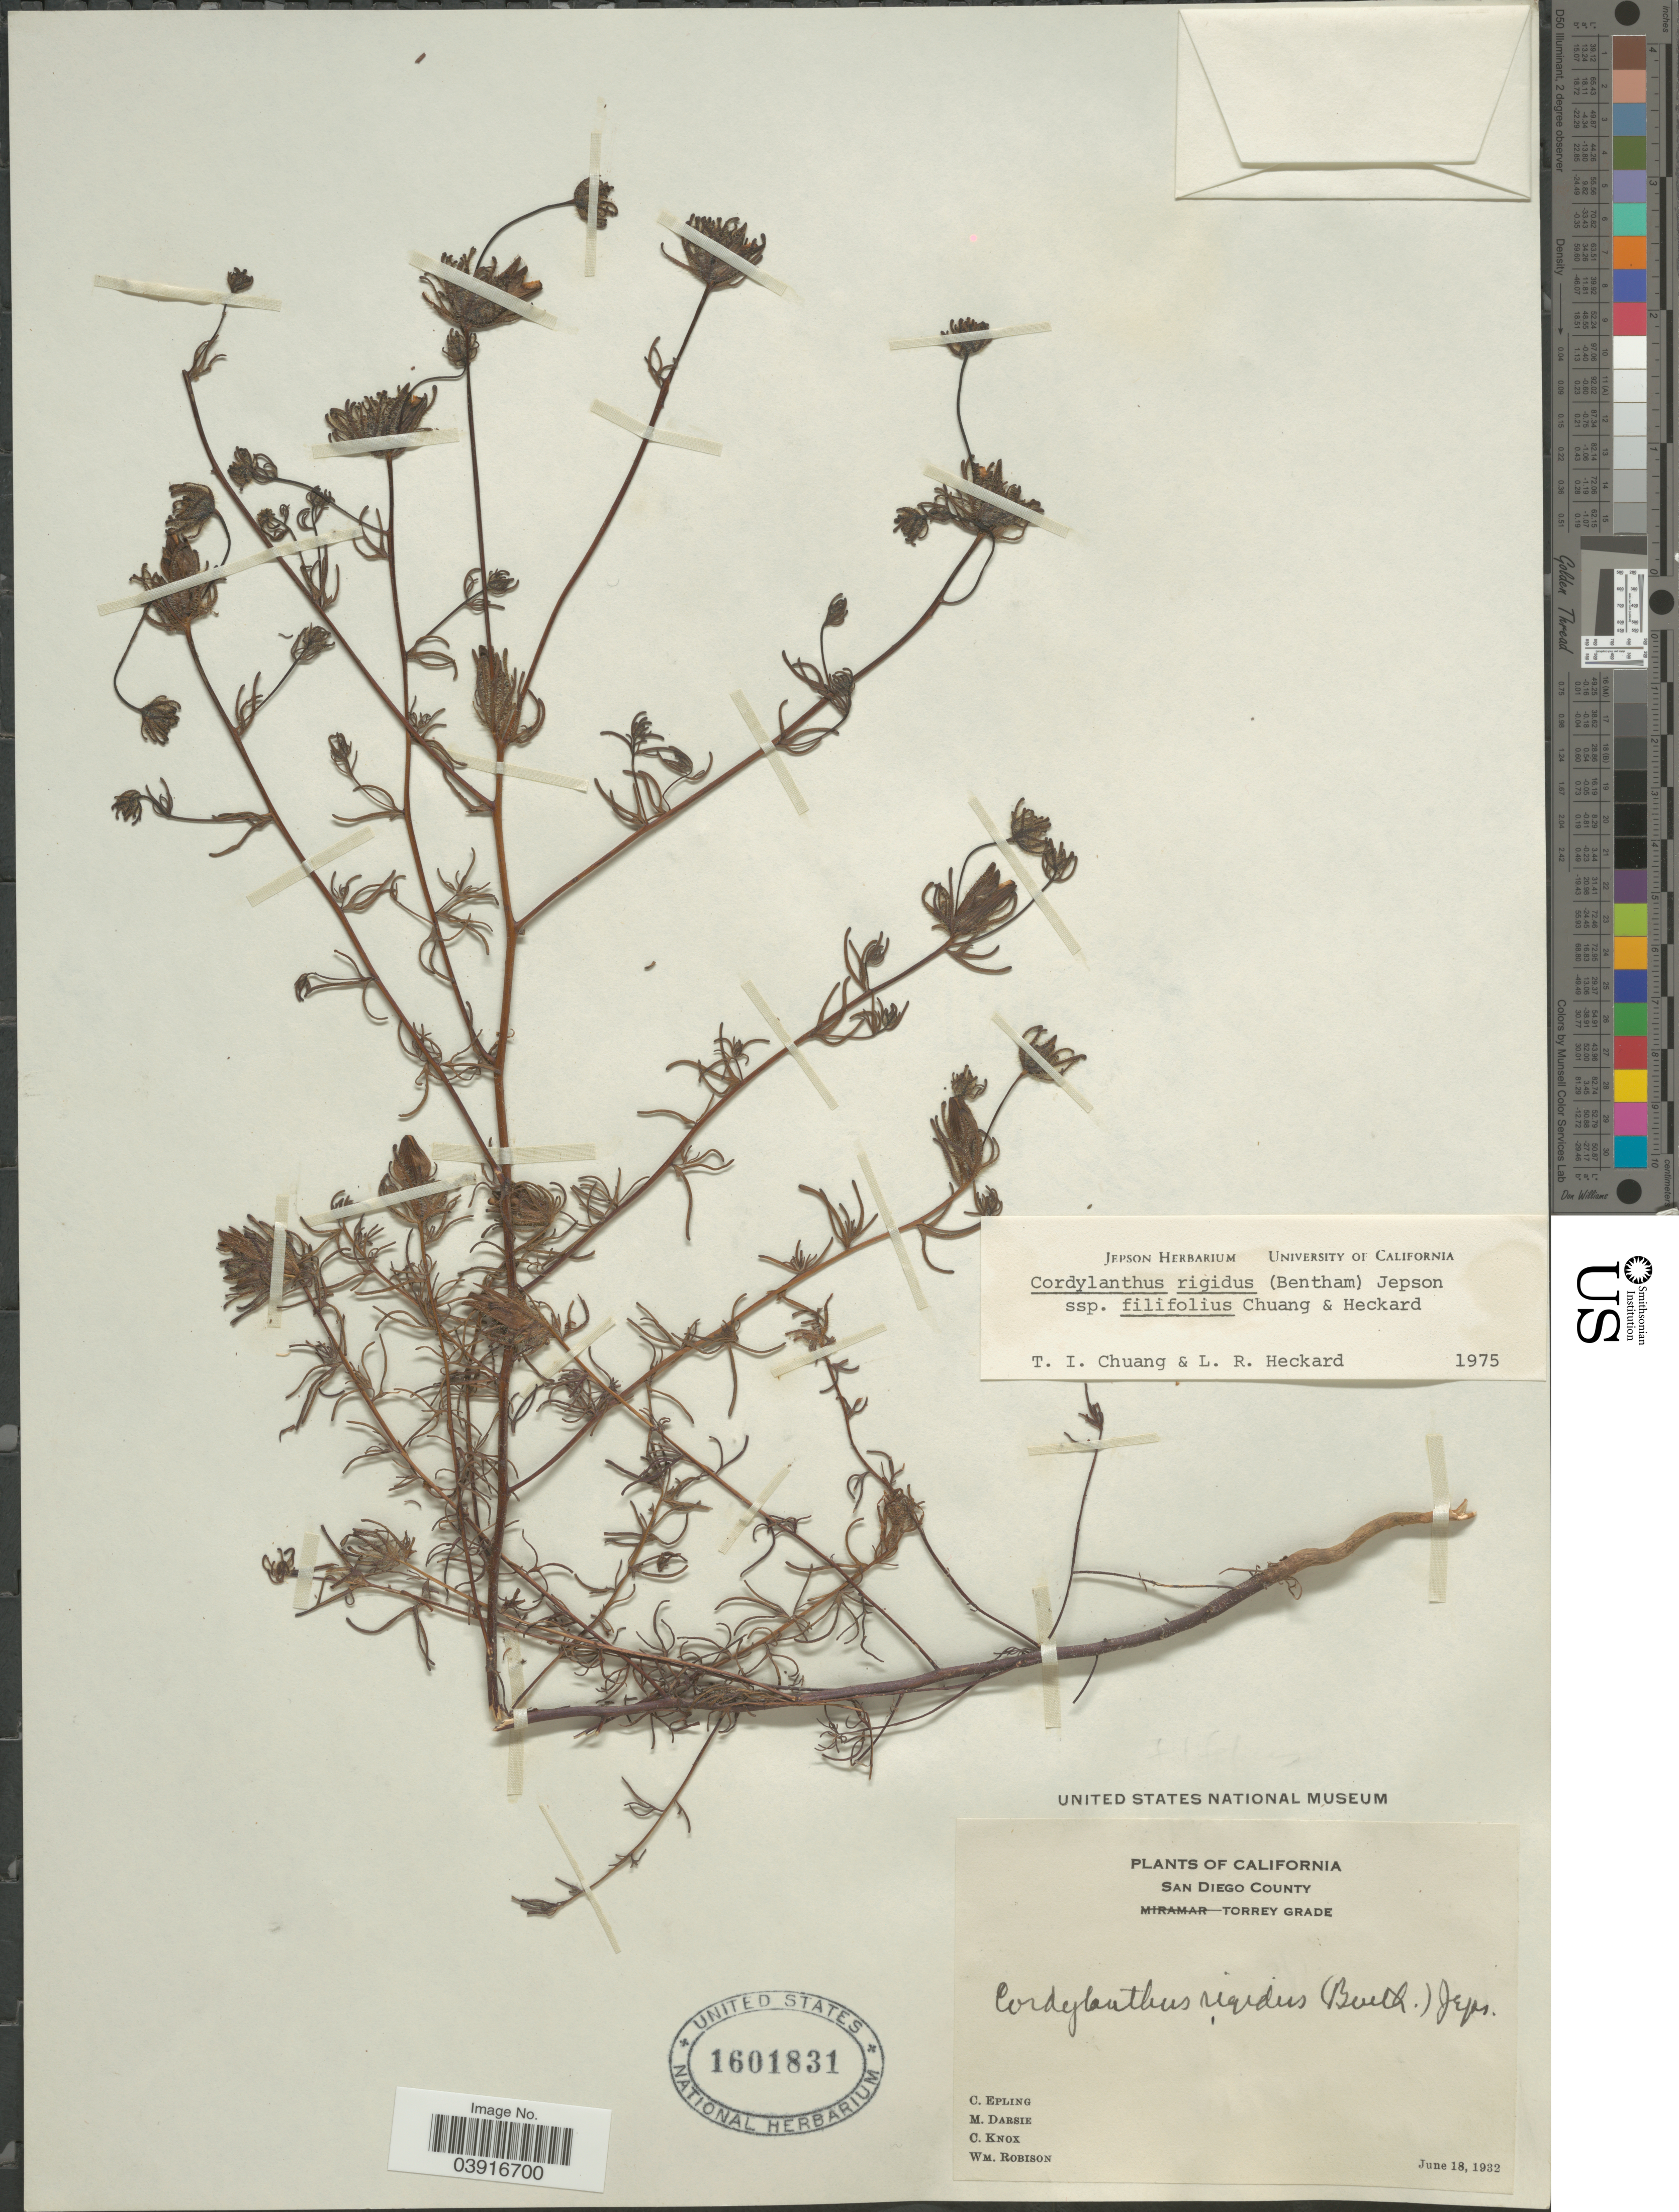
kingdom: Plantae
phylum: Tracheophyta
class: Magnoliopsida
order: Lamiales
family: Orobanchaceae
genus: Cordylanthus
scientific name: Cordylanthus rigidus subsp. filifolius T.I. Chuang & Heckard, ined.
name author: T.I. Chuang & Heckard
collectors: C. C. Epling, M. Darsie, C. Knox & W. Robison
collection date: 1932-06-18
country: United States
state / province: California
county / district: San Diego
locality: San Diego County. Torrey Grade.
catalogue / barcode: US 1601831